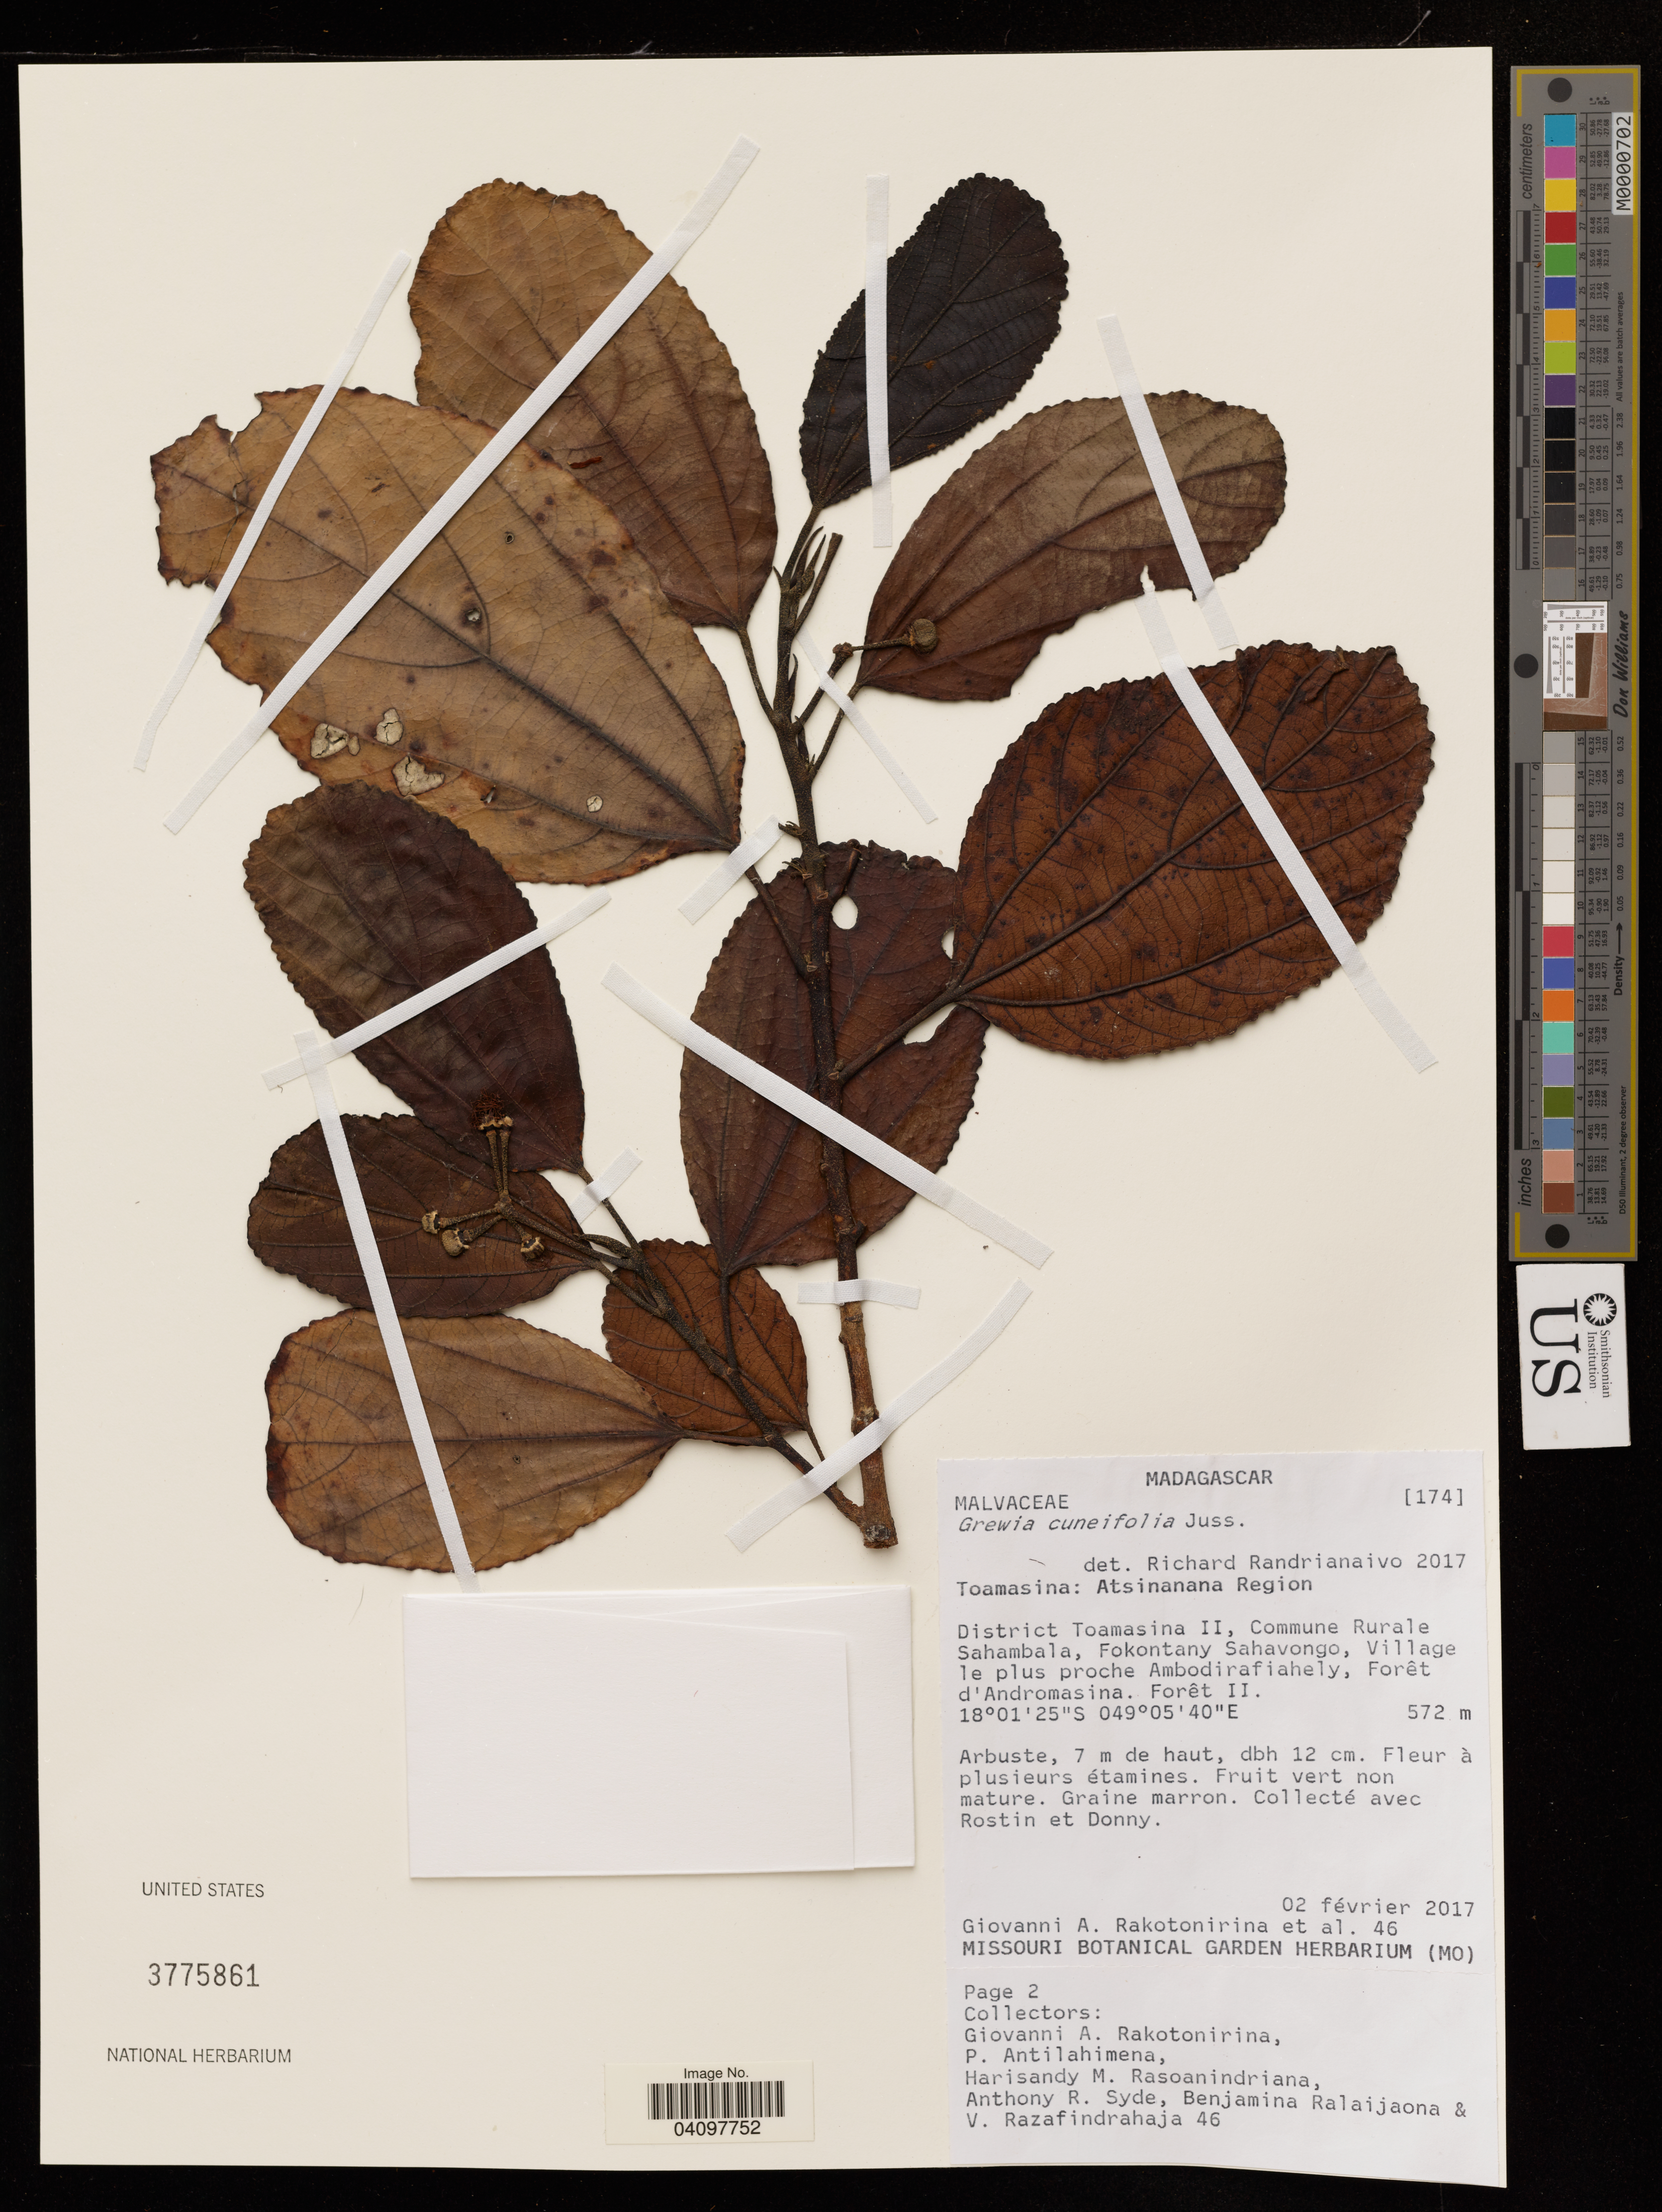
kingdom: Plantae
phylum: Tracheophyta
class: Magnoliopsida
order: Malvales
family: Malvaceae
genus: Grewia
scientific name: Grewia cuneifolia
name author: Juss.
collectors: G. Rakotonirina, P. Antilahimena, H. Rasoanindriana & A. Syde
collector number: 46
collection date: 2017-02-02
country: Madagascar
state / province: Toamasina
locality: Atsinanana Region. District Toamasina II, Commune Rurale Sahambala, Fokontany Sahavongo, Village le plus proche Ambodirafiahely, Forêt d'Andromasina. Forêt II.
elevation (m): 572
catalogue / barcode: US 3775861